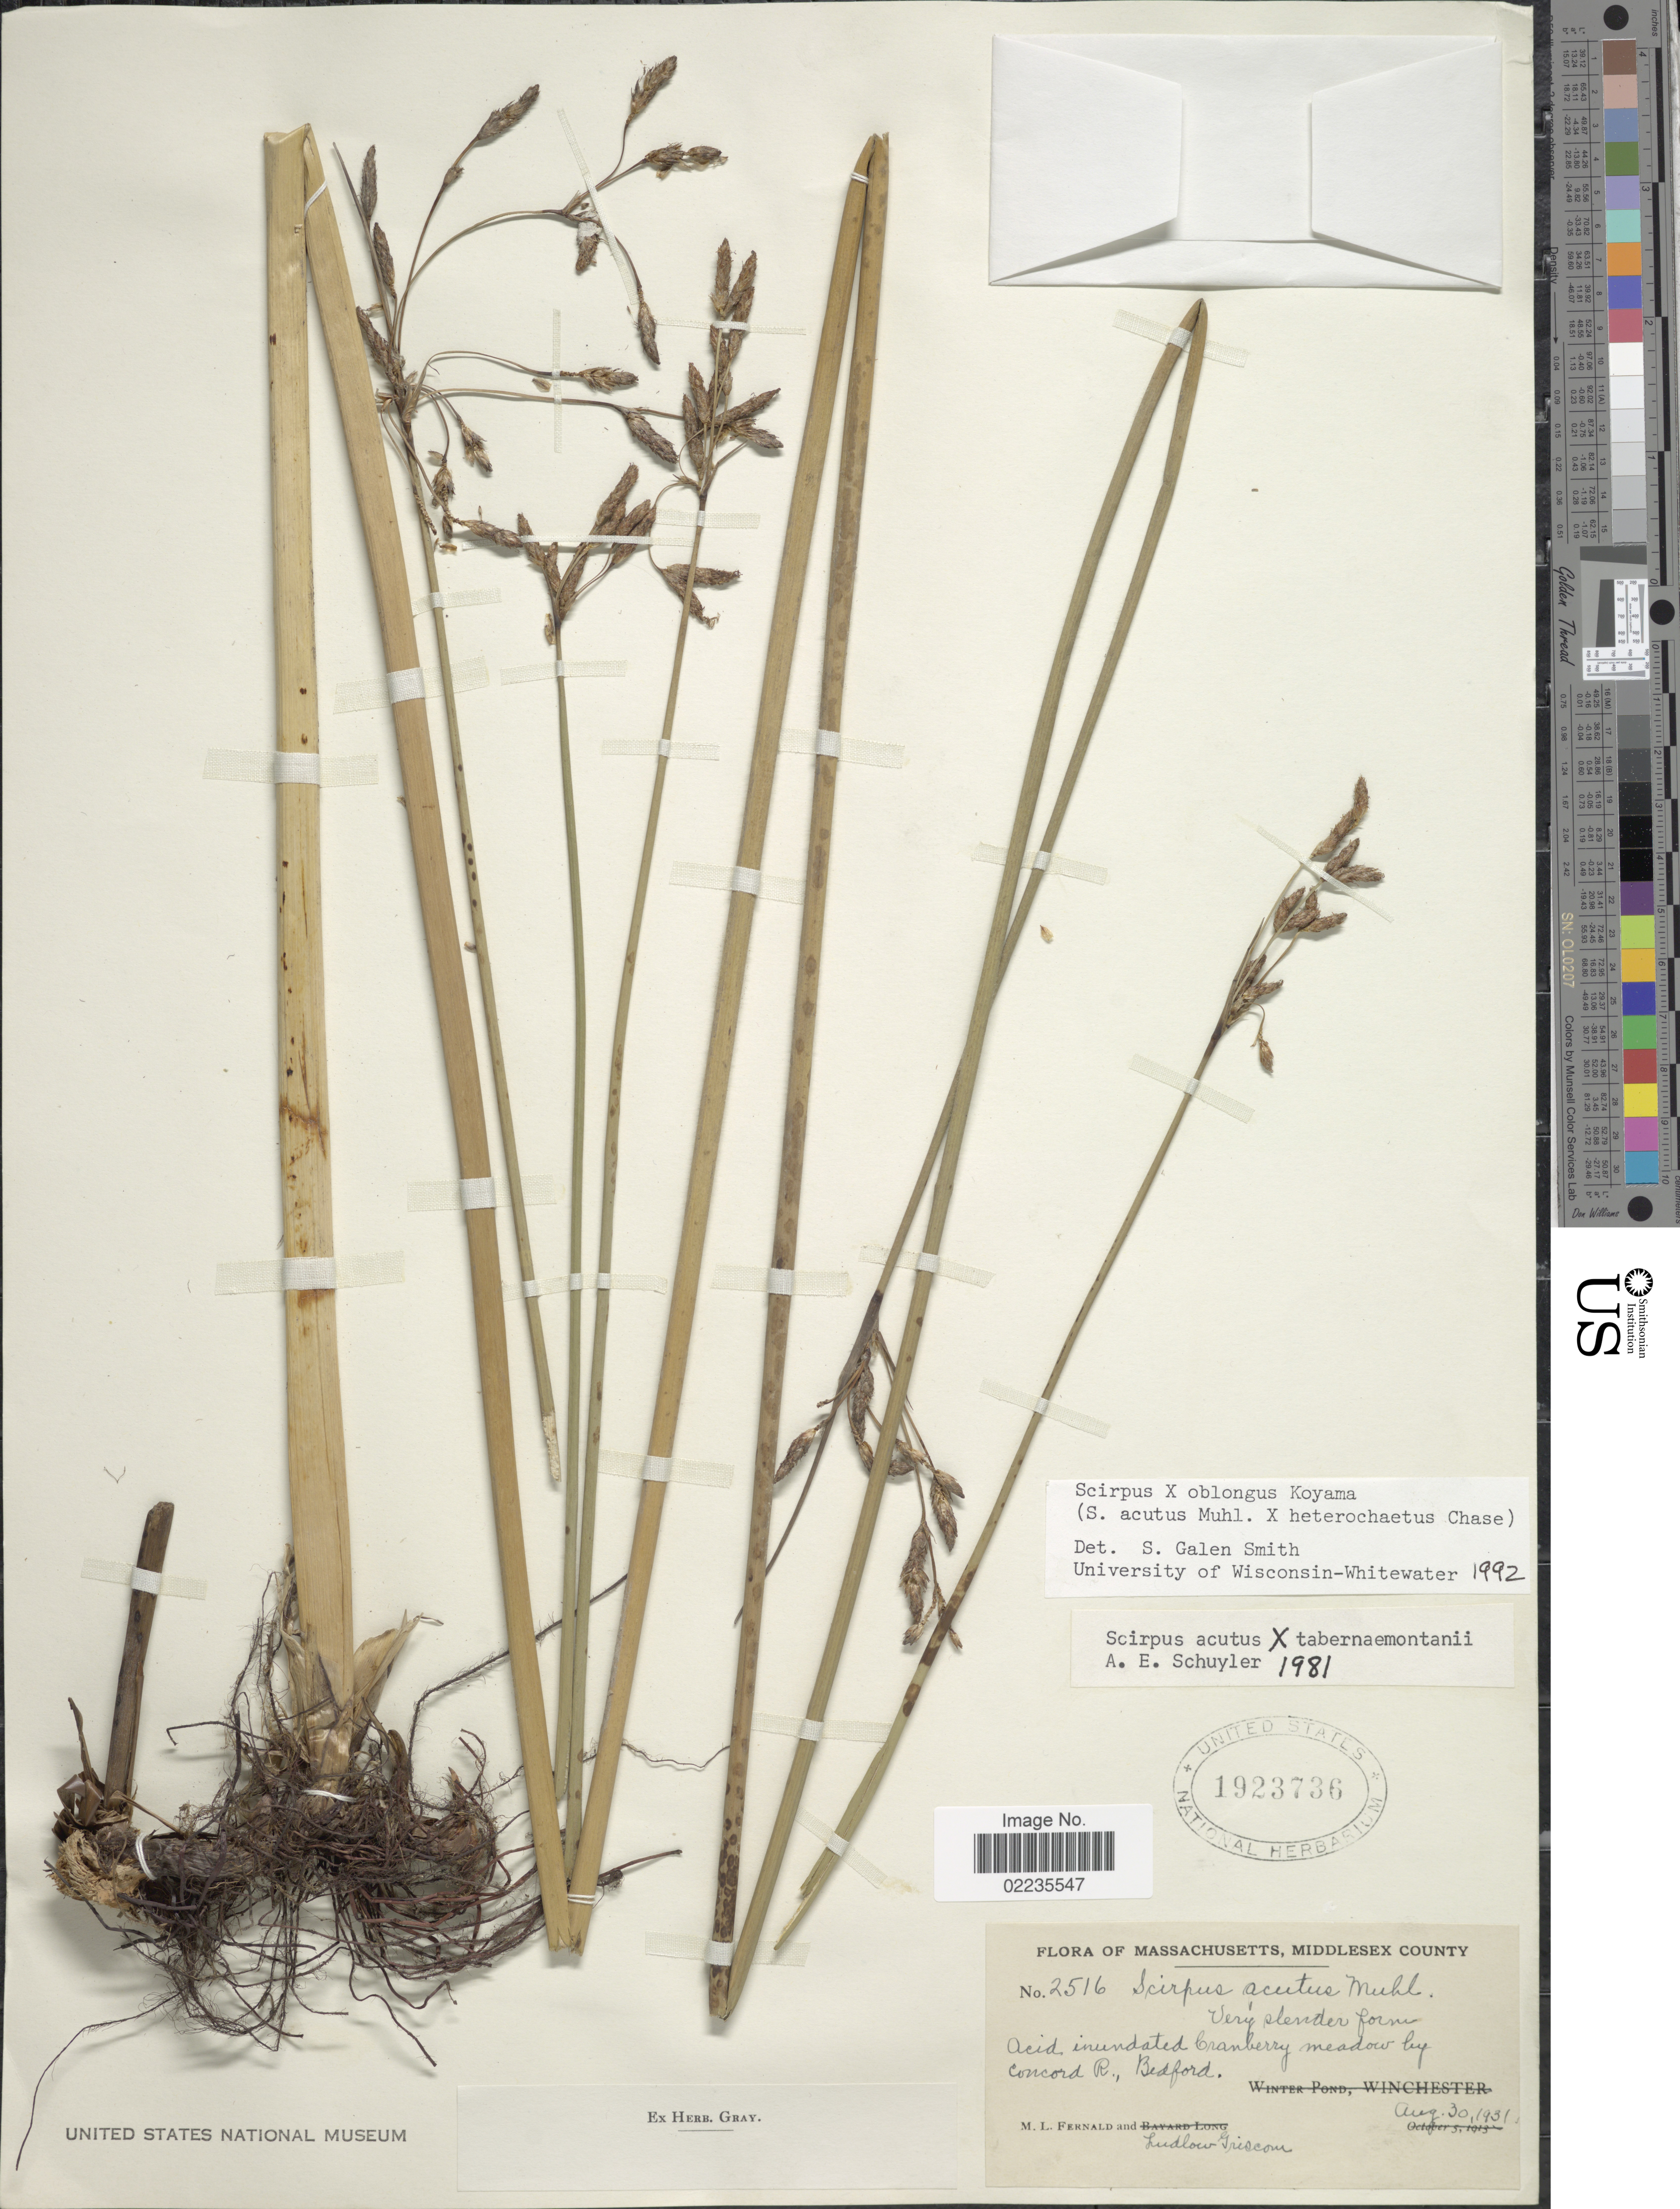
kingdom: Plantae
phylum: Tracheophyta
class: Liliopsida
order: Poales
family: Cyperaceae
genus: Schoenoplectus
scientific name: Schoenoplectus acutus x S. heterochaetus (Chase) Soják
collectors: M. L. Fernald & L. Griscom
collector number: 2516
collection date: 1931-08-30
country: United States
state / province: Massachusetts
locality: Middlesex County, Acid inundated Cranberry meadow by concord R., Bedford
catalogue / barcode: US 1923736